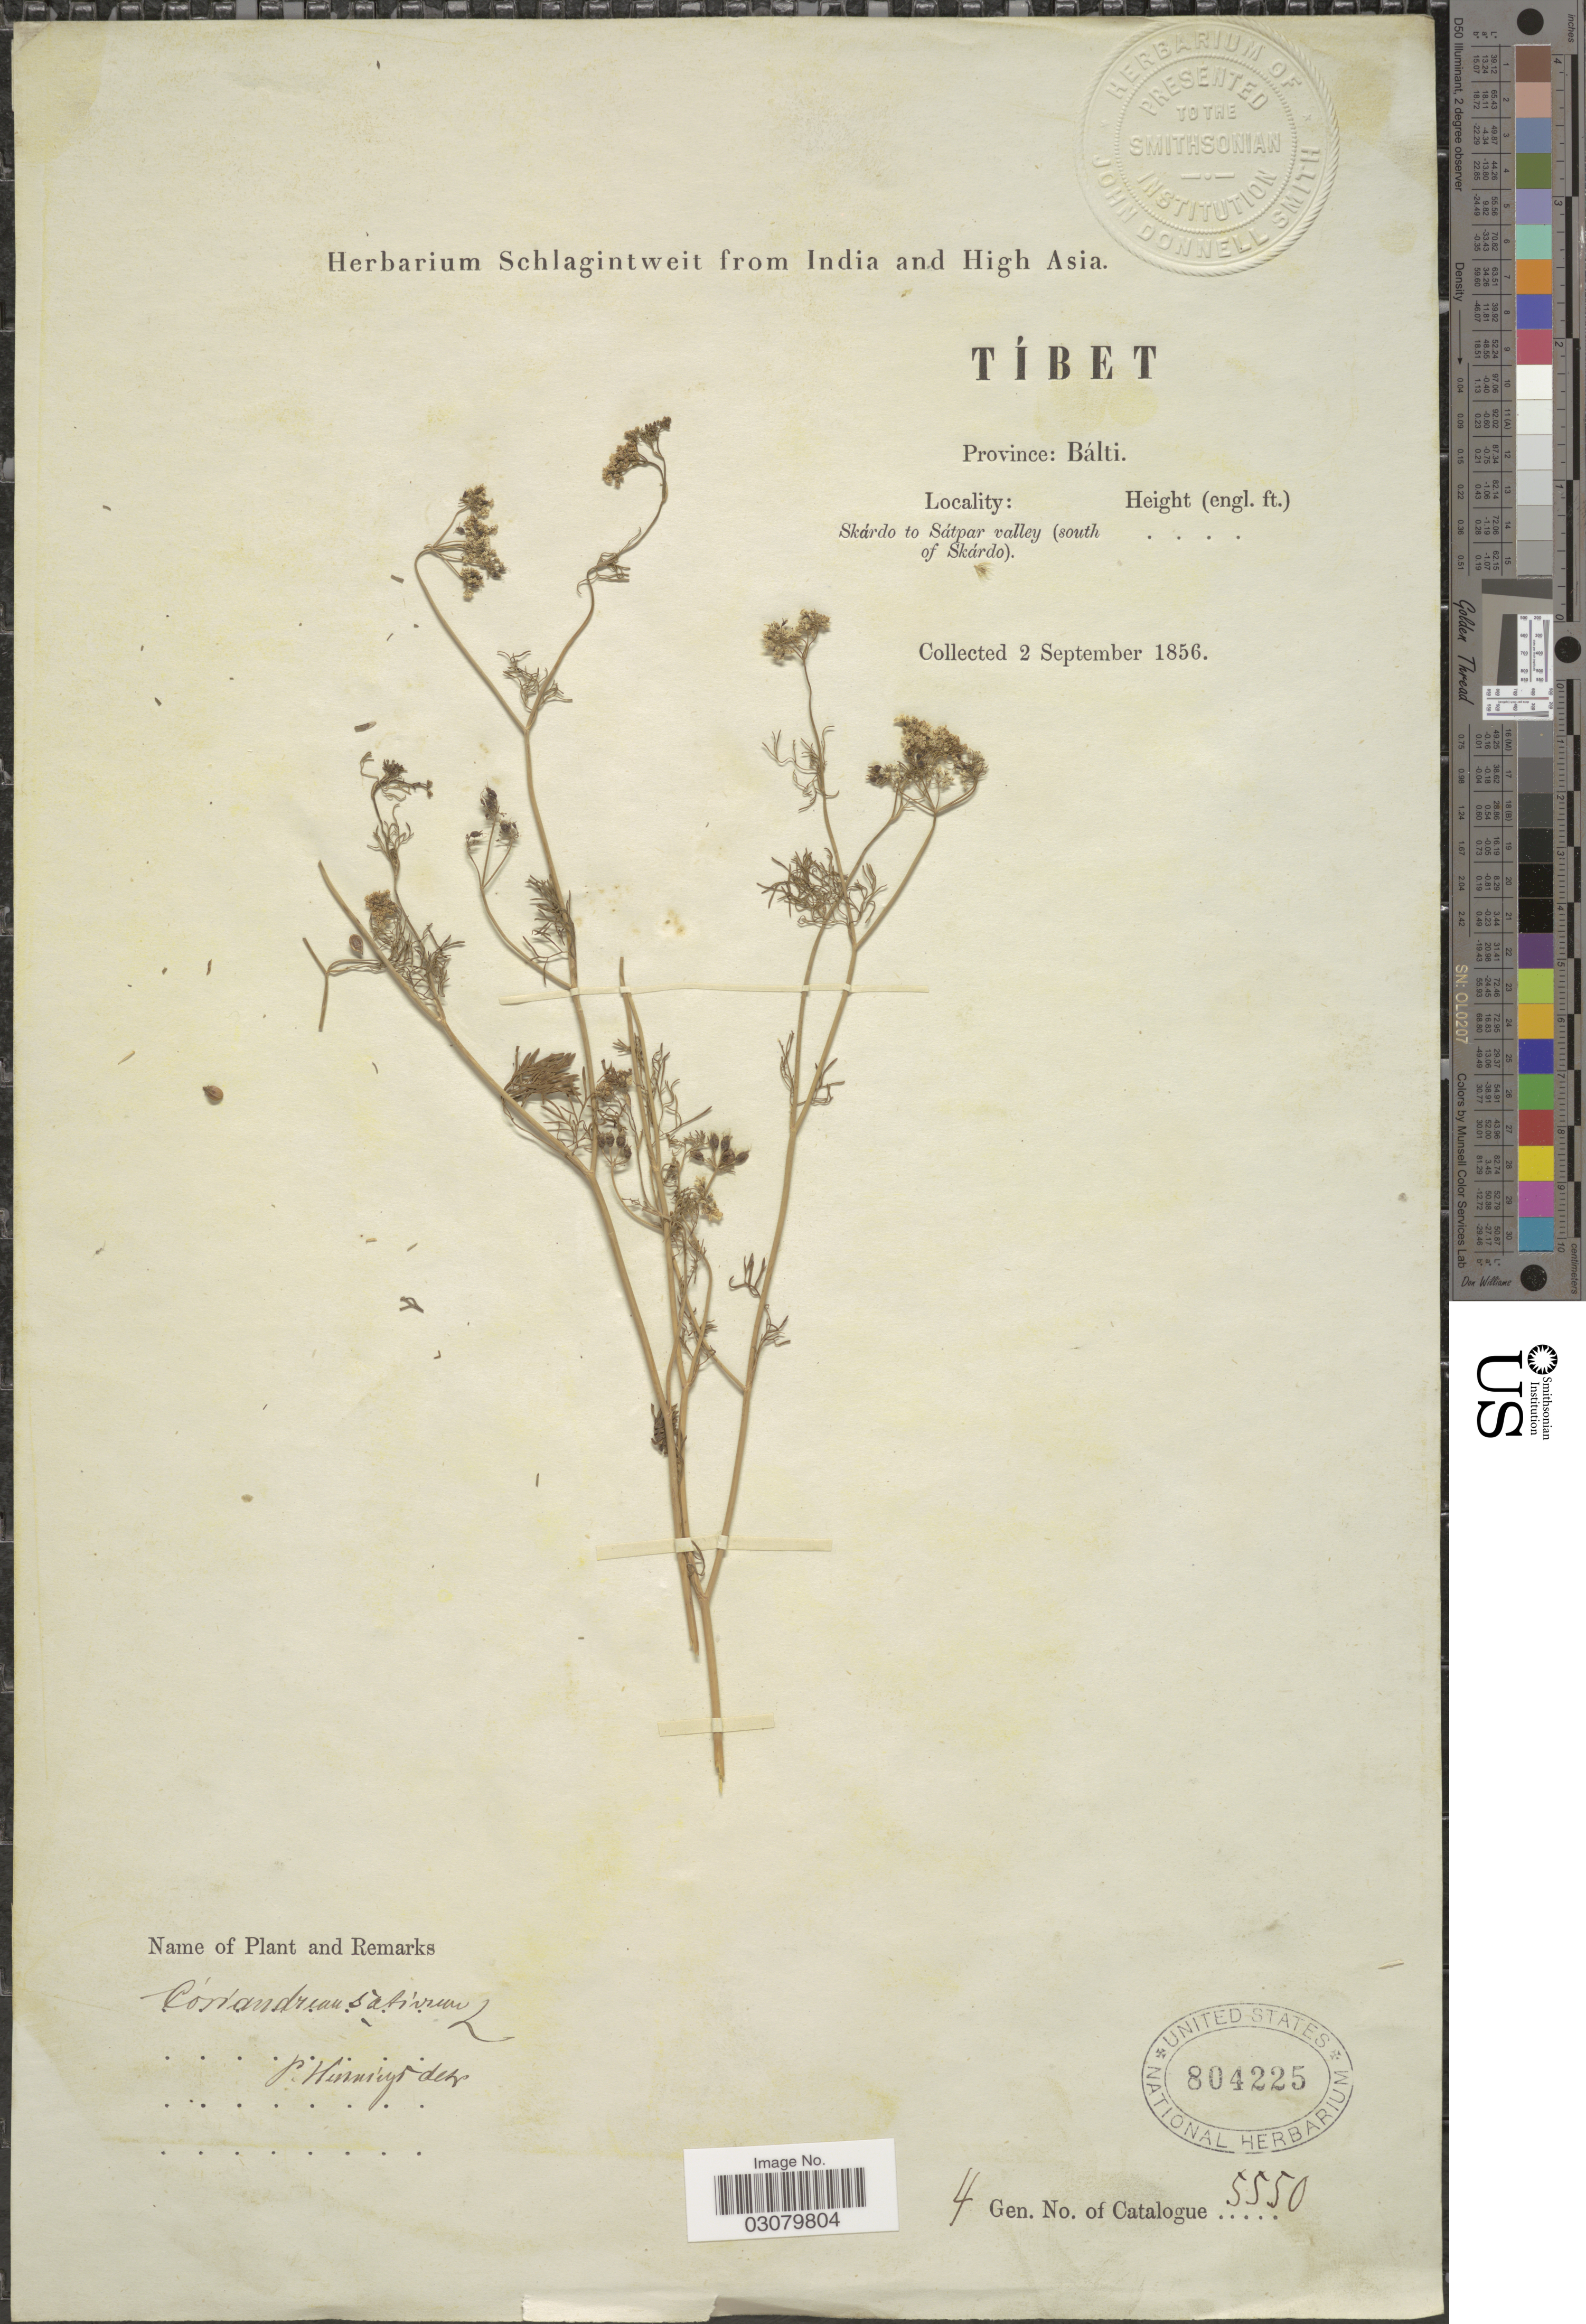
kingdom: Plantae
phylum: Tracheophyta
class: Magnoliopsida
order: Apiales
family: Apiaceae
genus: Coriandrum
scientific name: Coriandrum sativum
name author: L.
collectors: ex herb. Schlagintweit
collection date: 1856-09-02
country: China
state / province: Xizang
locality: Tibet. Province: Bálti. Skárdo to Sátpar valley (south of Skárdo)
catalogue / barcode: US 804225